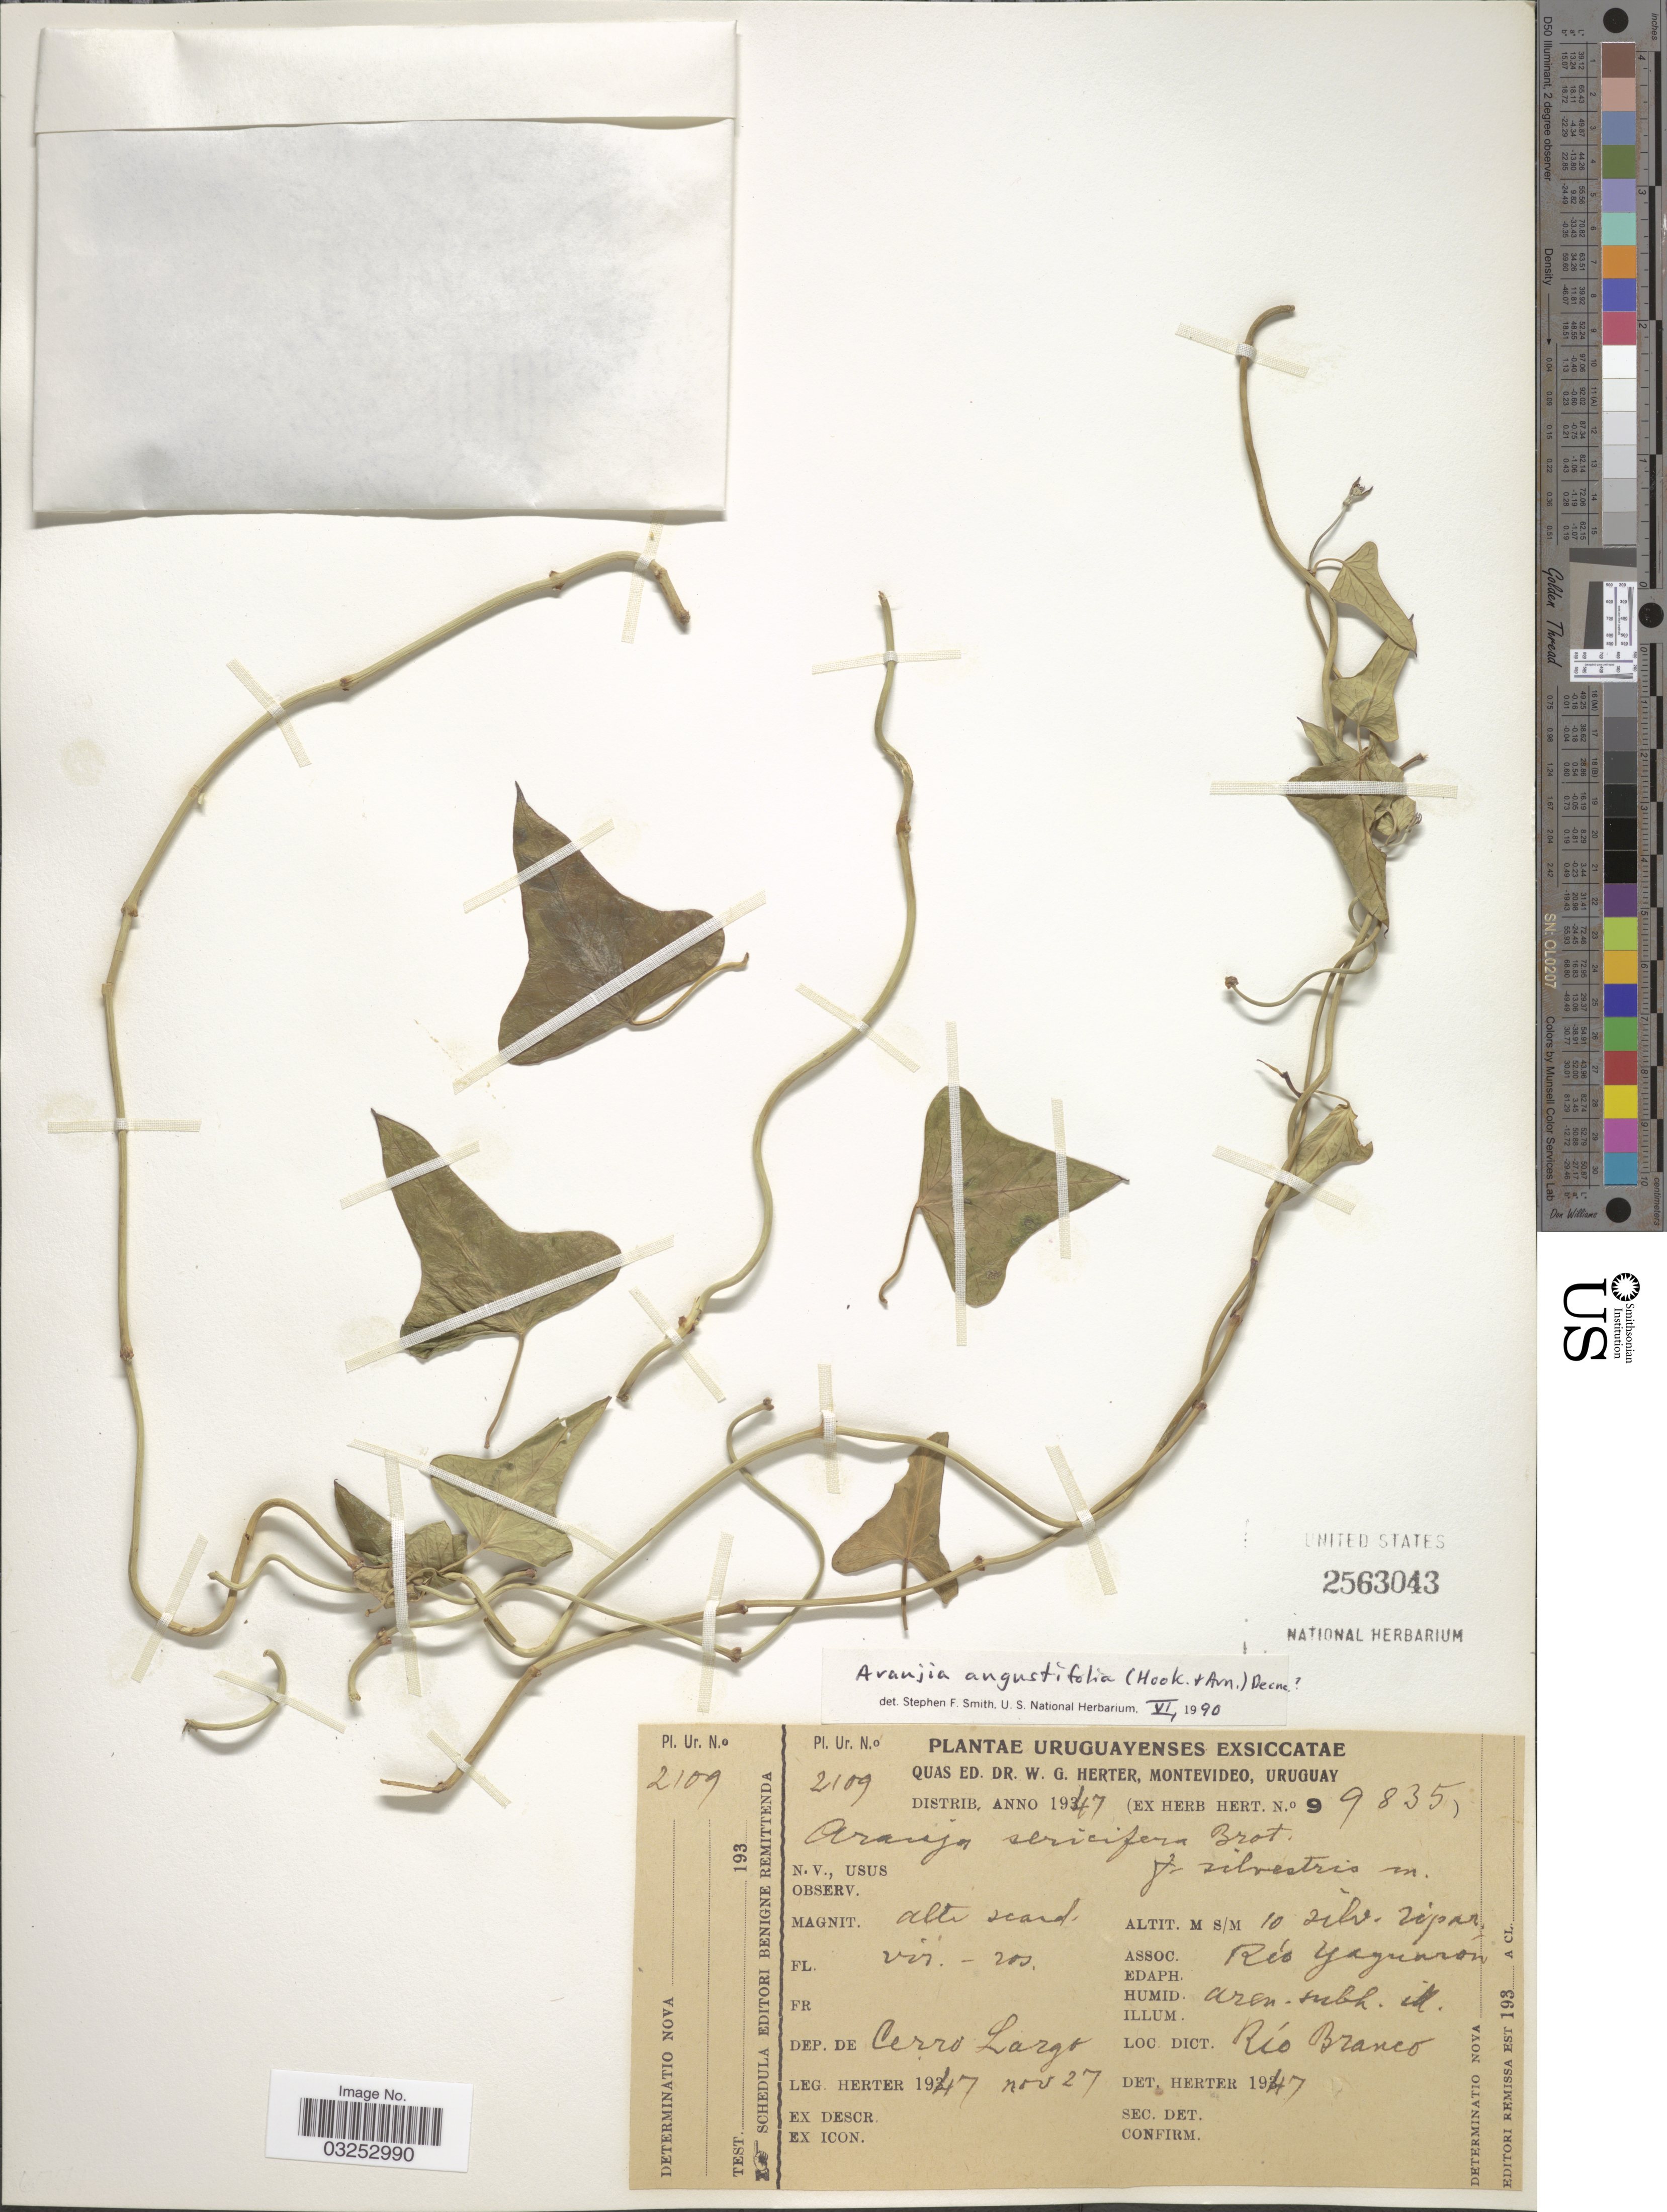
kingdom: Plantae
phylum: Tracheophyta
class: Magnoliopsida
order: Gentianales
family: Apocynaceae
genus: Araujia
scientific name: Araujia angustifolia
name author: (Hook. & Arn.) Steud.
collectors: W. G. Herter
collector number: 99835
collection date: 1947-11-27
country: Uruguay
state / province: Cerro Largo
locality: Río Yaguarón, Dep. De Cerro Largo, Rio Branco.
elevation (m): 10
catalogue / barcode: US 2563043